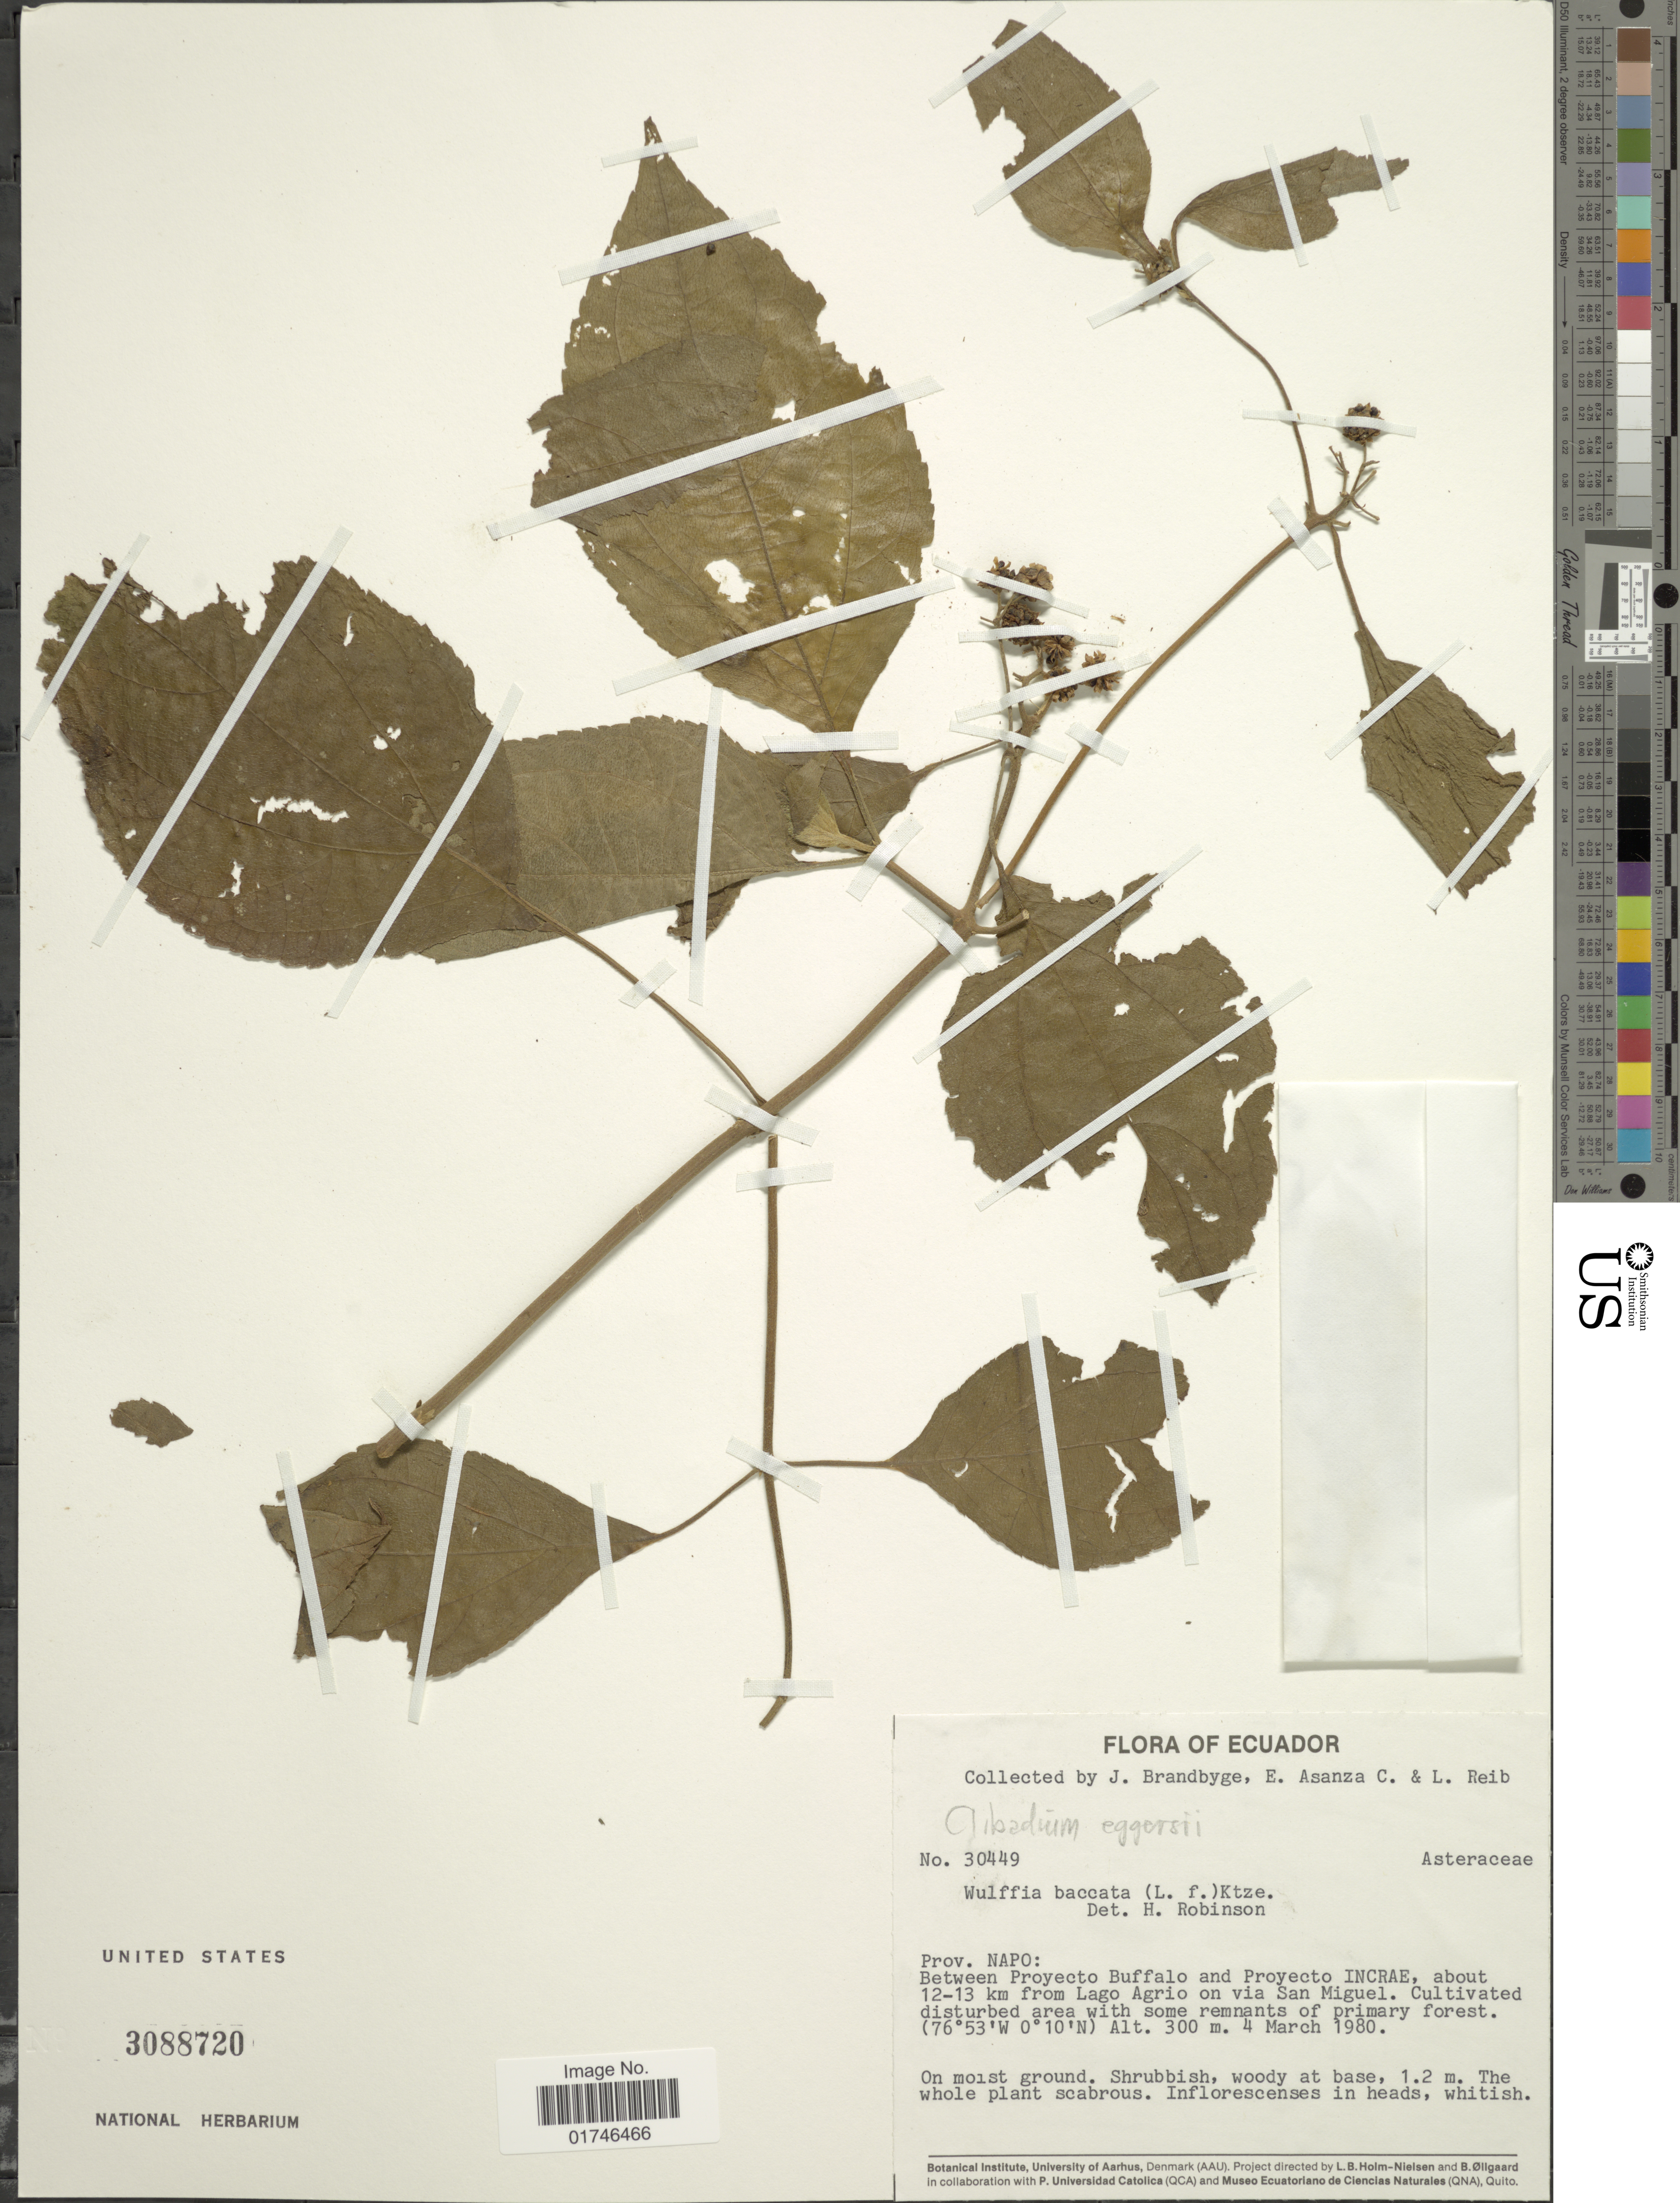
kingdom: Plantae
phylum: Tracheophyta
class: Magnoliopsida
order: Asterales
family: Asteraceae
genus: Clibadium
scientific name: Clibadium eggersii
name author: Hieron.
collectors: J. Brandbyge, E. Asanza & L. Reib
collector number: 30449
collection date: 1980-03-04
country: Ecuador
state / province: Napo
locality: Prov.Napo Between Proyecto Buffalo and Proyecto Incare, about 12-13 km from Lago Agrio on via San Miguel.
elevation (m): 300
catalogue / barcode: US 3088720